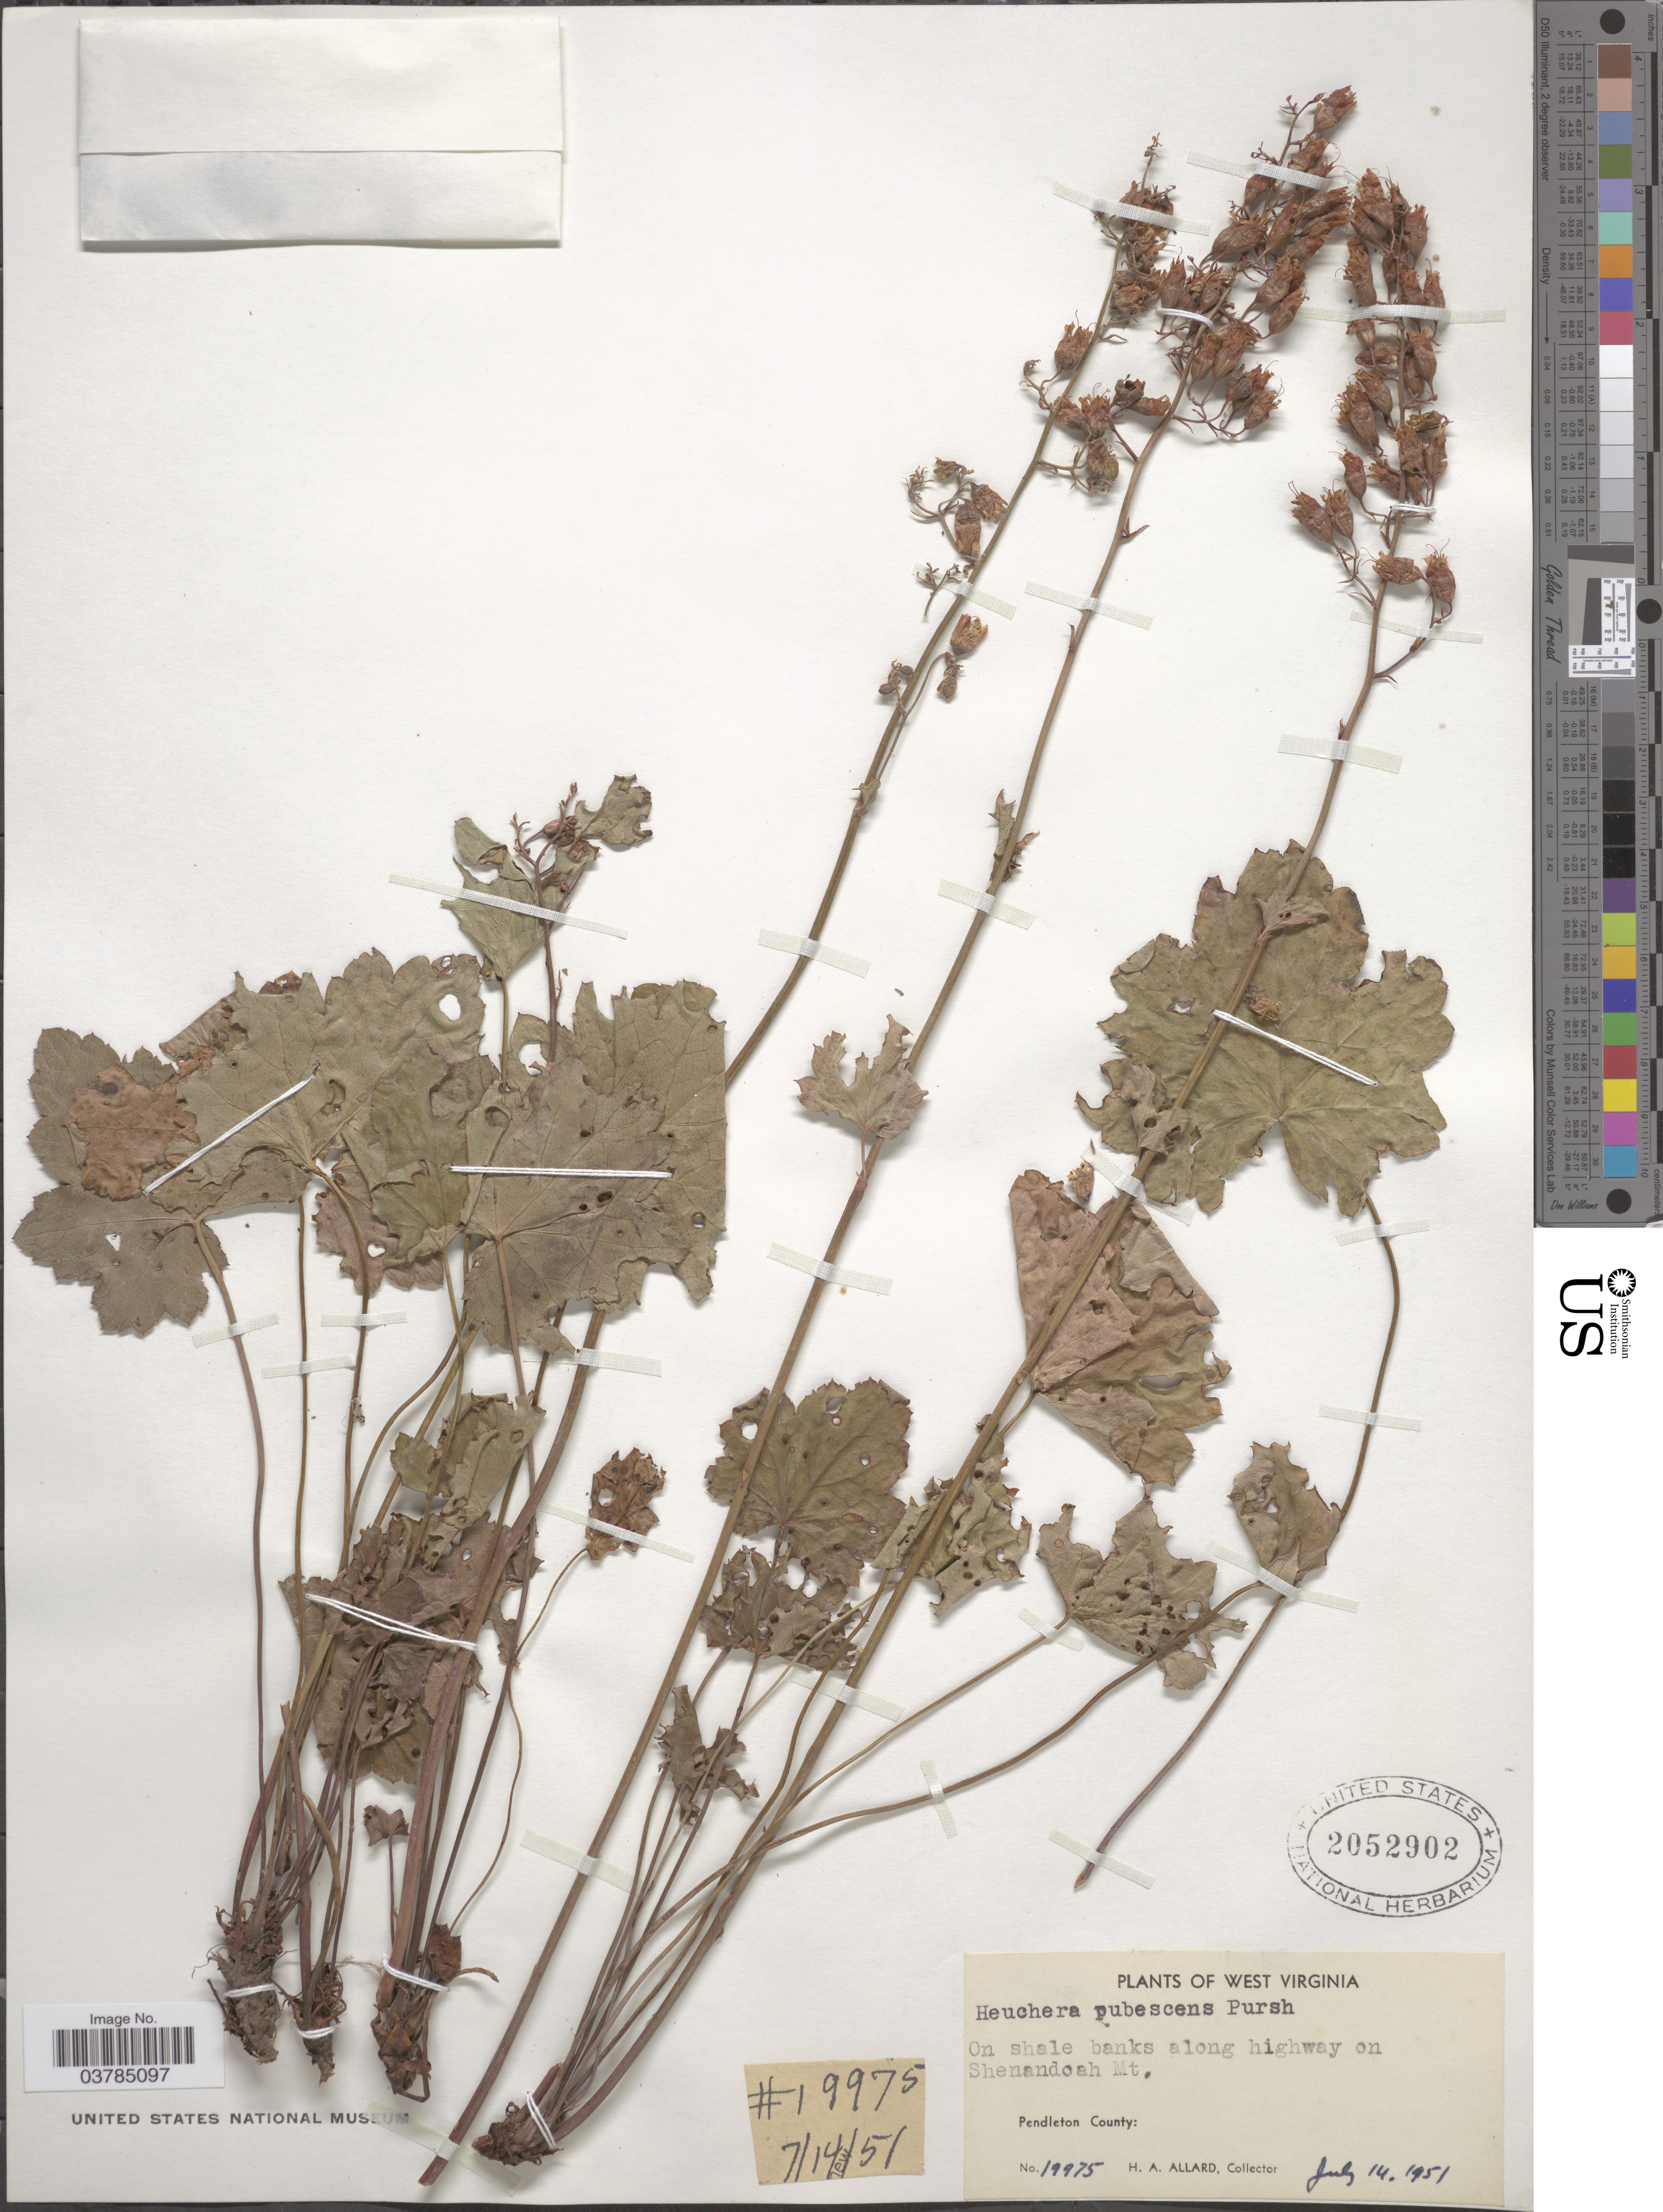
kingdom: Plantae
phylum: Tracheophyta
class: Magnoliopsida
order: Saxifragales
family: Saxifragaceae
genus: Heuchera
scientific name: Heuchera pubescens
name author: Pursh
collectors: H. A. Allard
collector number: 19975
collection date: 1951-07-14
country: United States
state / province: West Virginia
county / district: Pendleton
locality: On shale banks along highway on Shenandoah Mt. Pendleton County.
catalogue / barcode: US 2052902